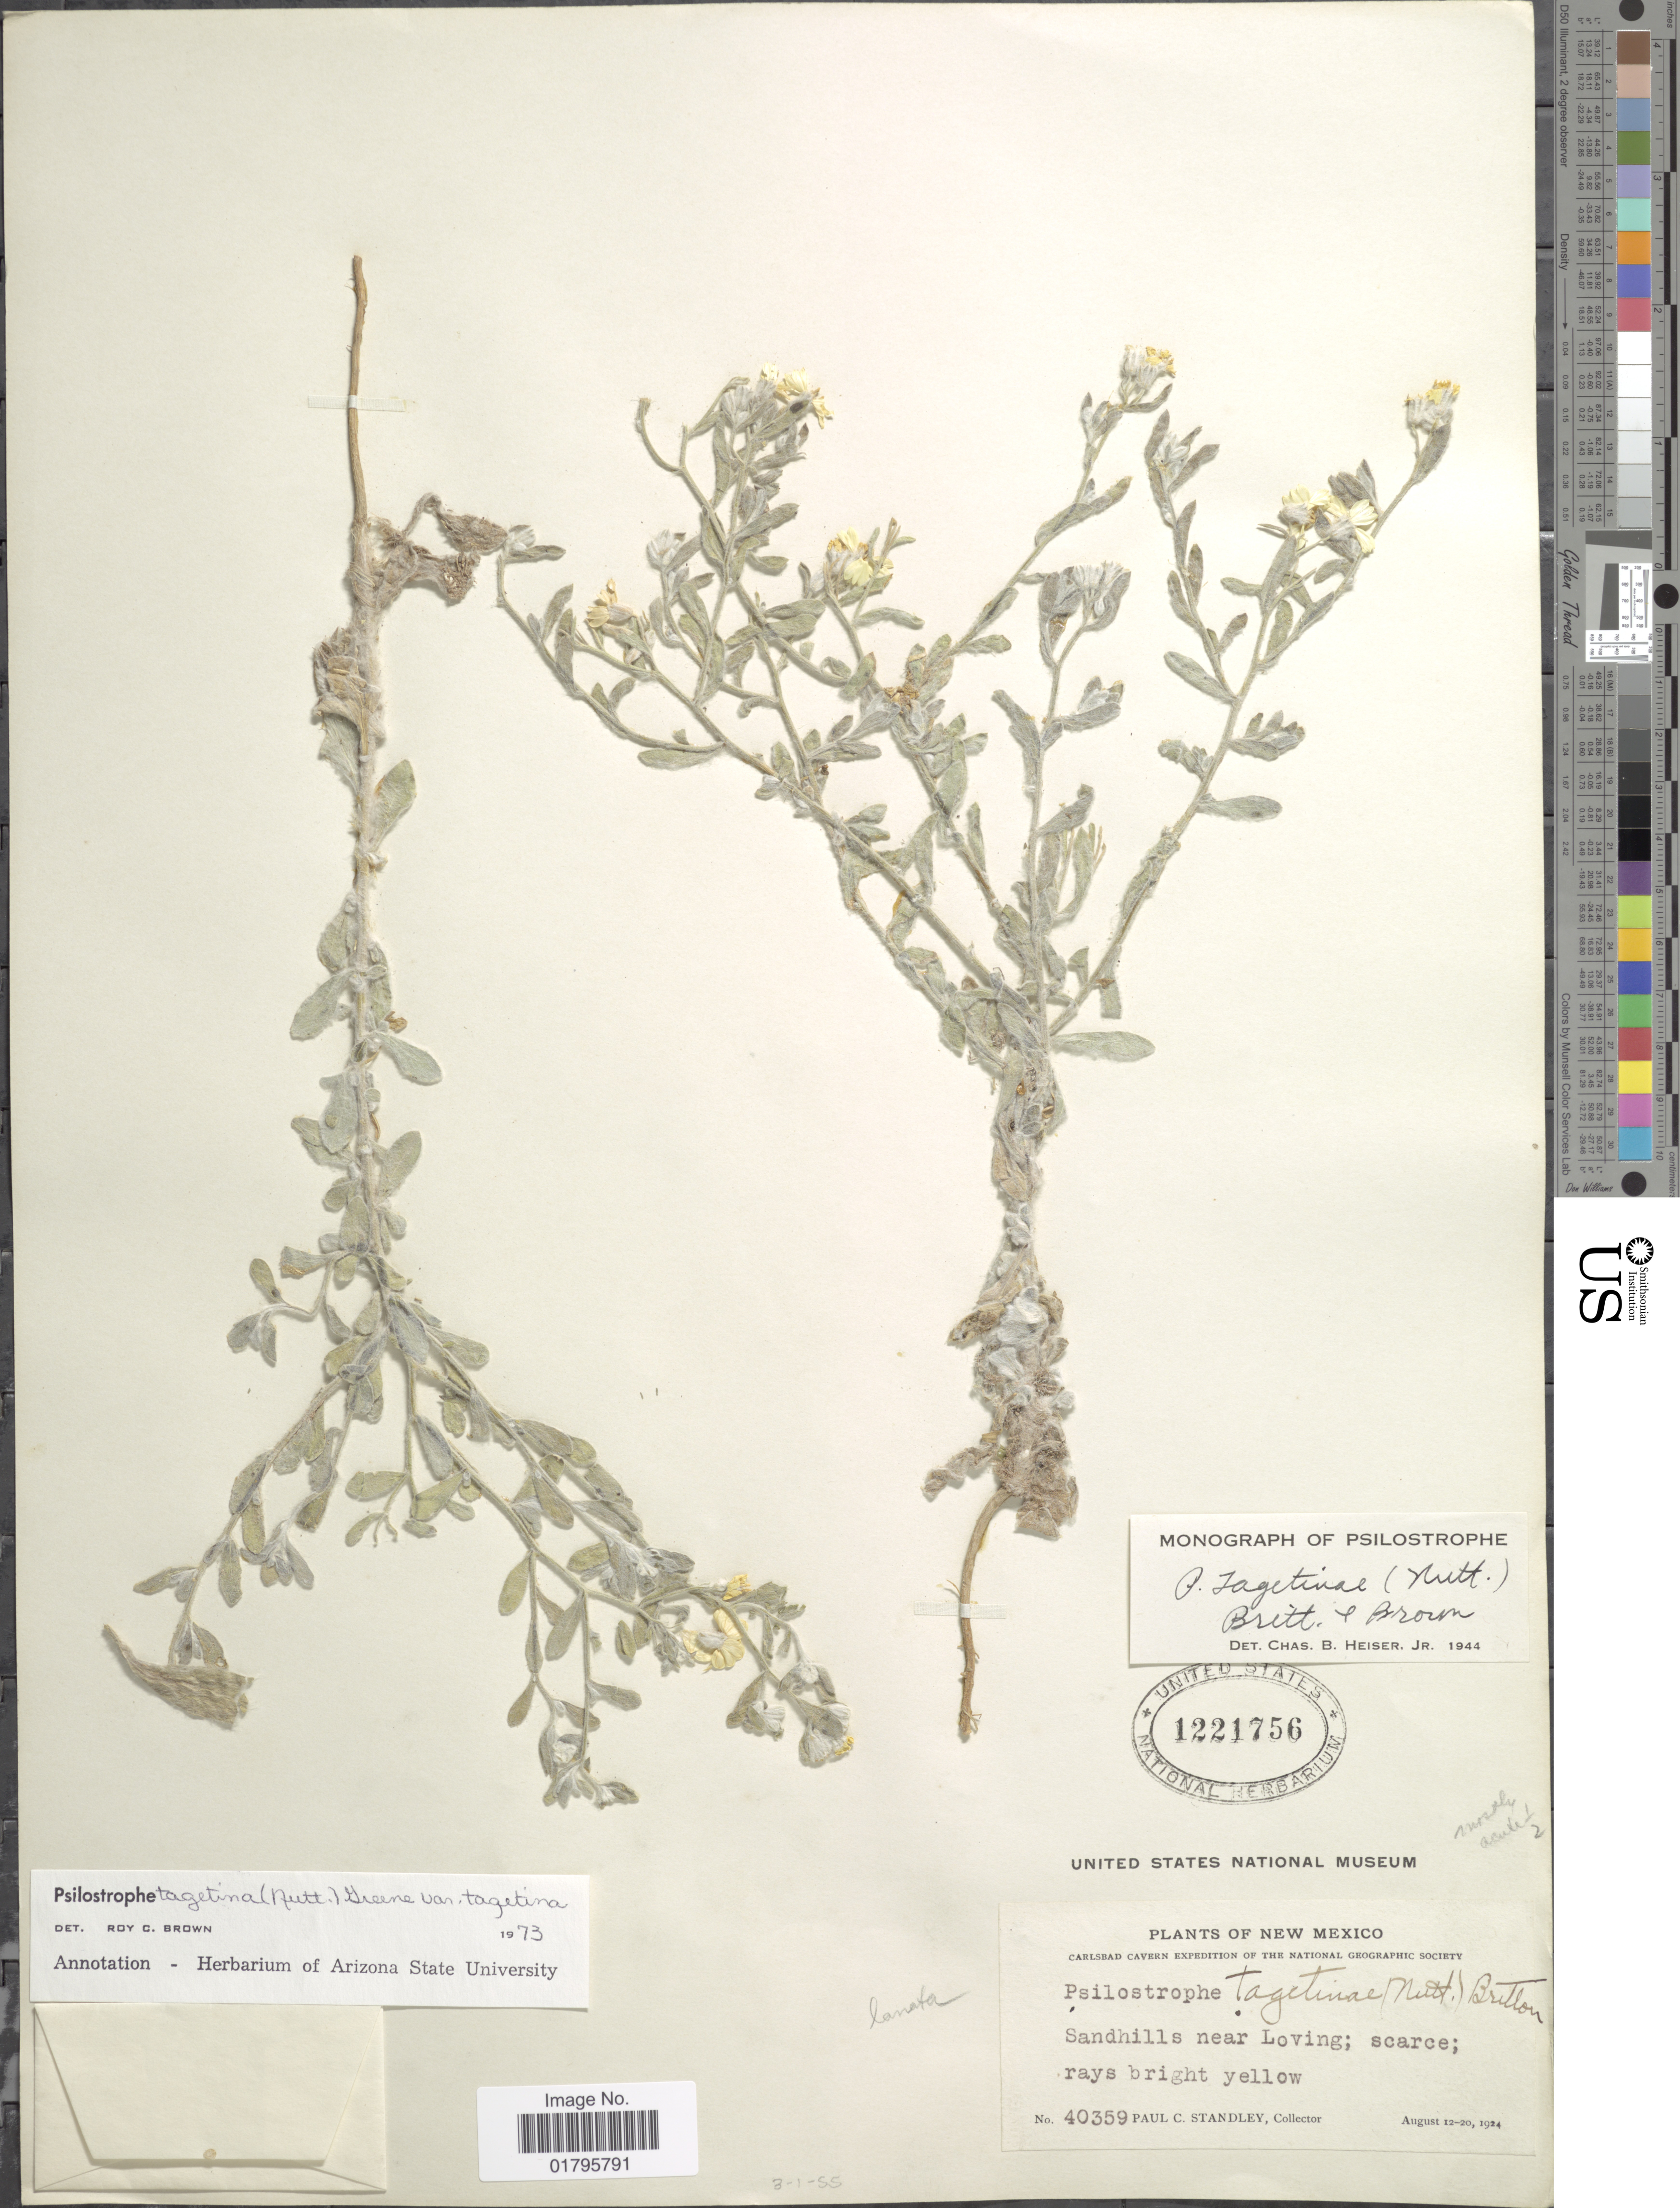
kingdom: Plantae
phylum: Tracheophyta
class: Magnoliopsida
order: Asterales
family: Asteraceae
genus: Psilostrophe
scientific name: Psilostrophe tagetina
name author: (Nutt.) Greene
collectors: P. C. Standley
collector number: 40359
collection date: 1924-08-12/1924-08-20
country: United States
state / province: New Mexico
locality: Near Loving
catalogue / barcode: US 1221756